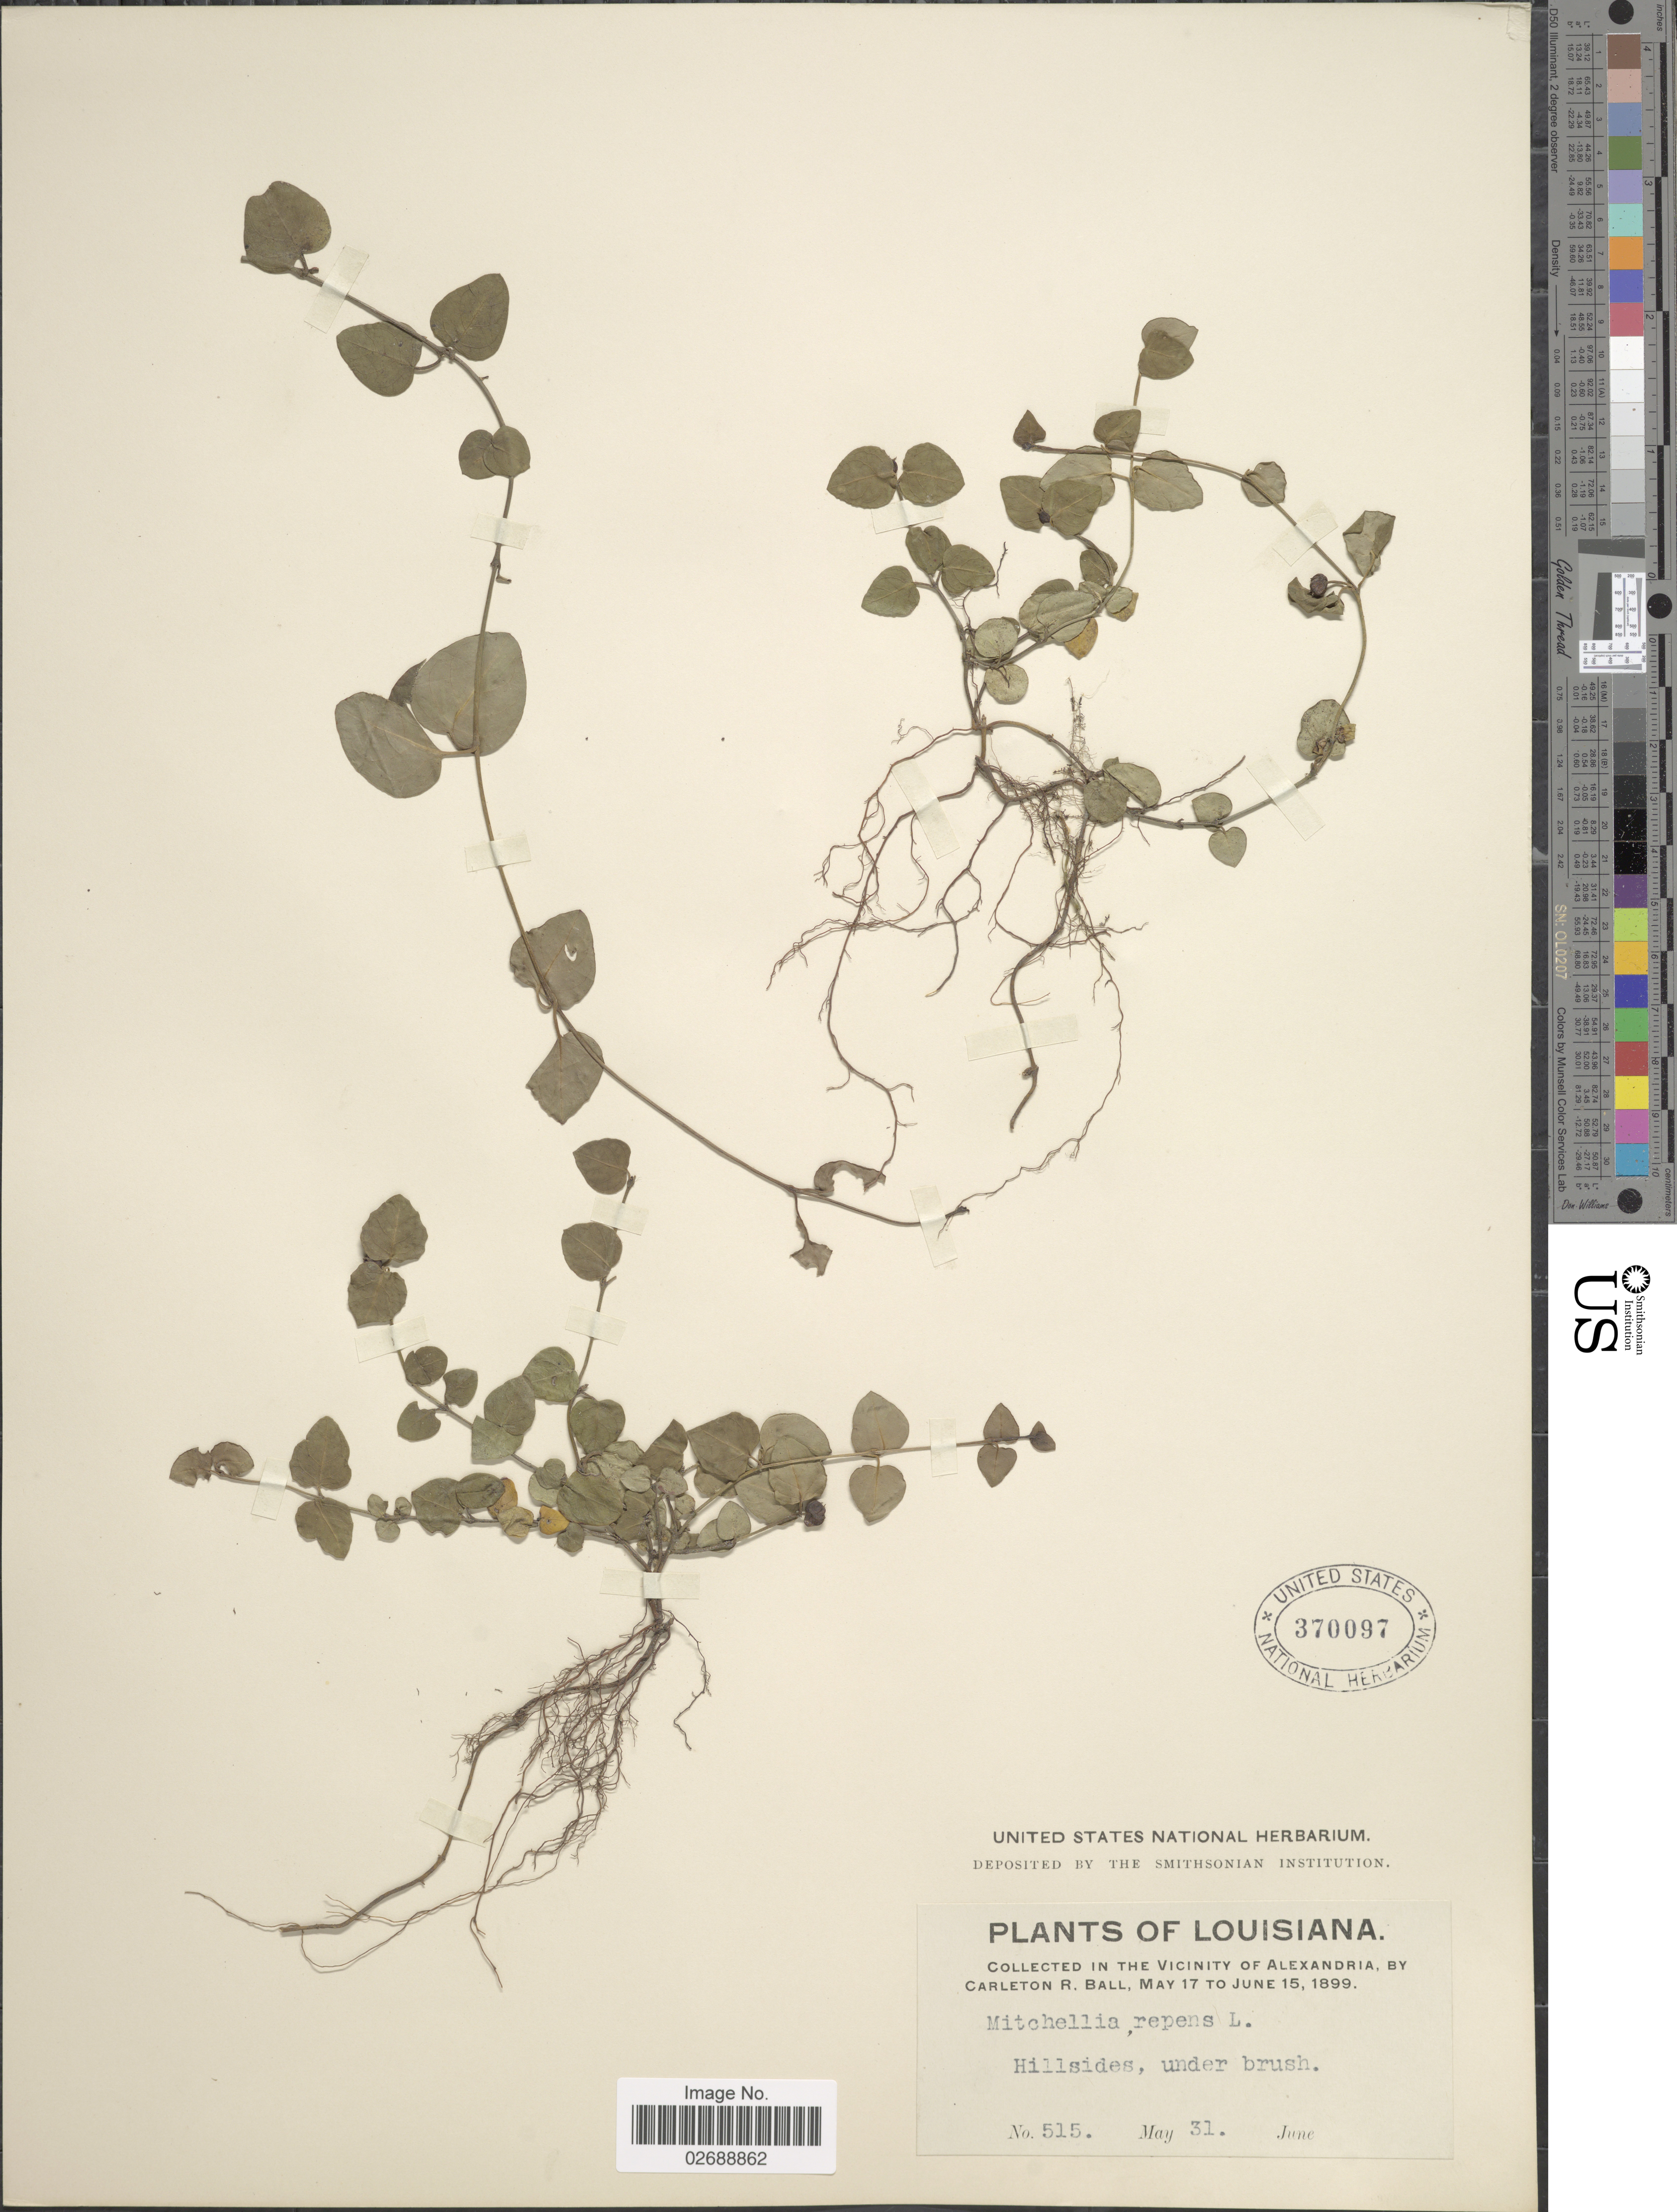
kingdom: Plantae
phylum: Tracheophyta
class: Magnoliopsida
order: Gentianales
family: Rubiaceae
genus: Mitchella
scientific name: Mitchella repens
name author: L.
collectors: C. R. Ball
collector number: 515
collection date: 1899-05-31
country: United States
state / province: Louisiana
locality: Hillsides, under brush. In the vicinity of Alexandria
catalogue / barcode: US 370097